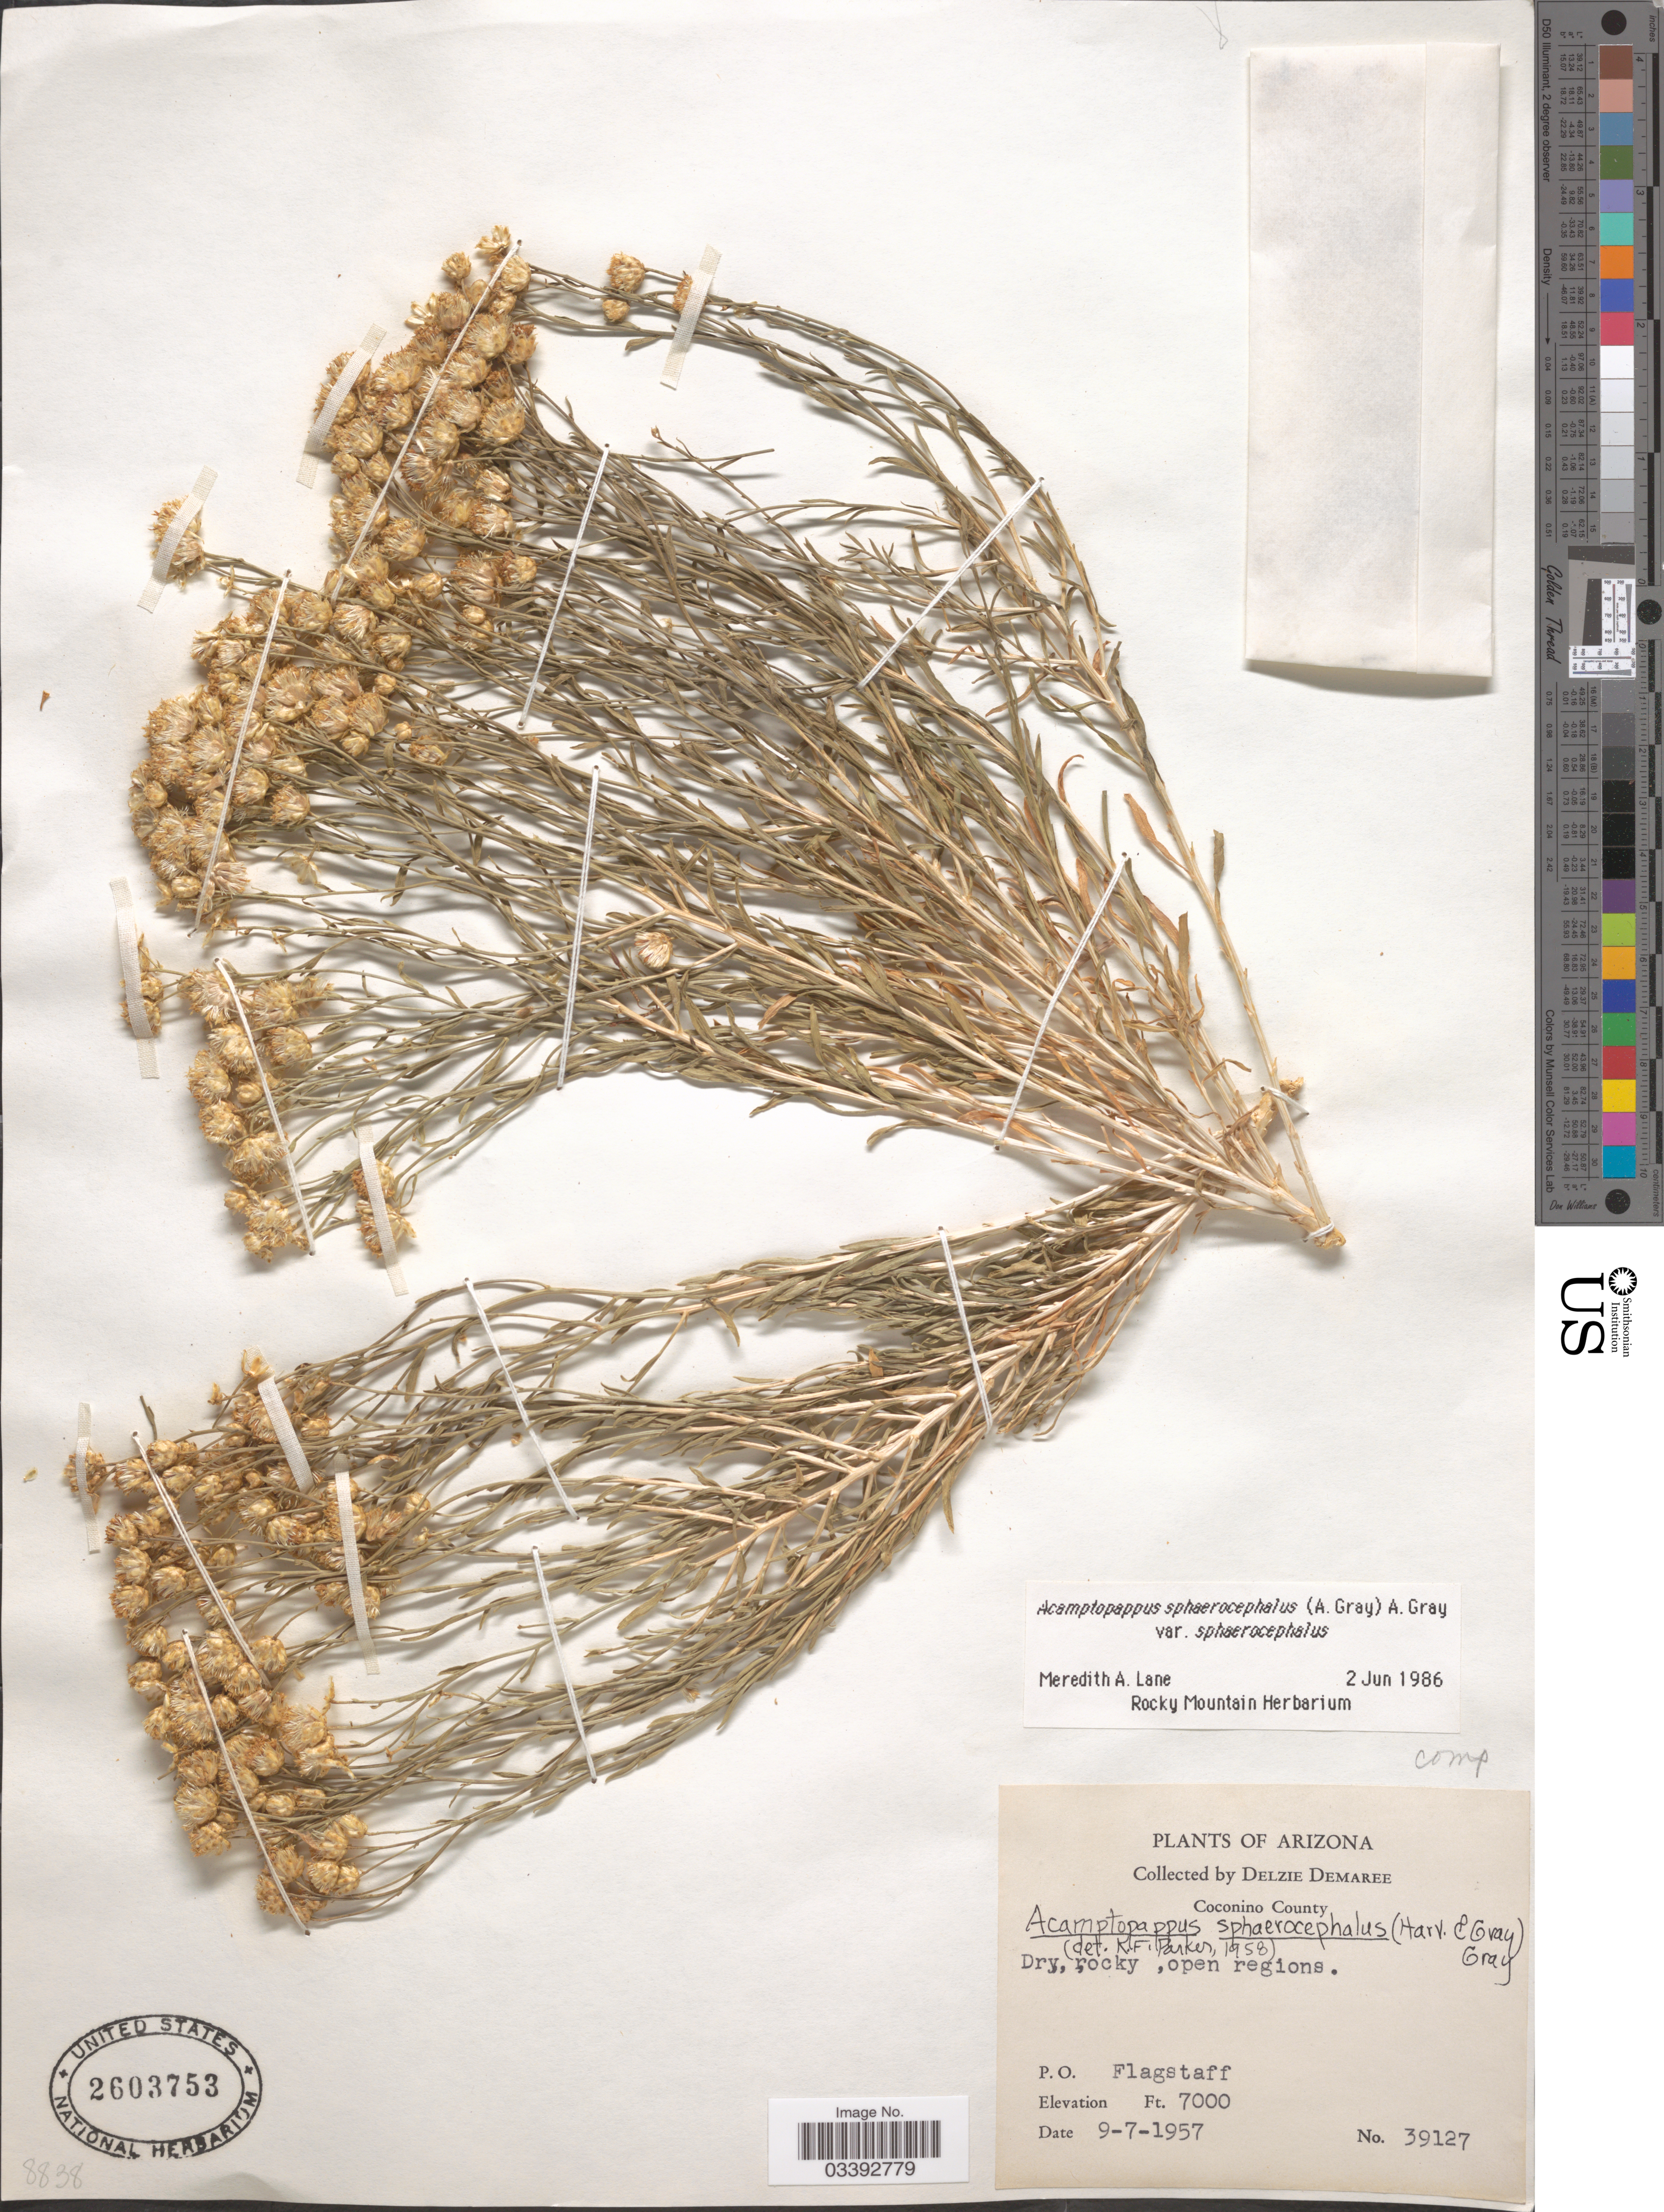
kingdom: Plantae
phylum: Tracheophyta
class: Magnoliopsida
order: Asterales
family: Asteraceae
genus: Acamptopappus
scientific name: Acamptopappus sphaerocephalus var. sphaerocephalus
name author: A. Gray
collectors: D. Demaree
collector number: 39127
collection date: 1957-09-07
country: United States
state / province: Arizona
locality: Coconino County, P.O. Flagstaff.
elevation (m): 2134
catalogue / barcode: US 2603753